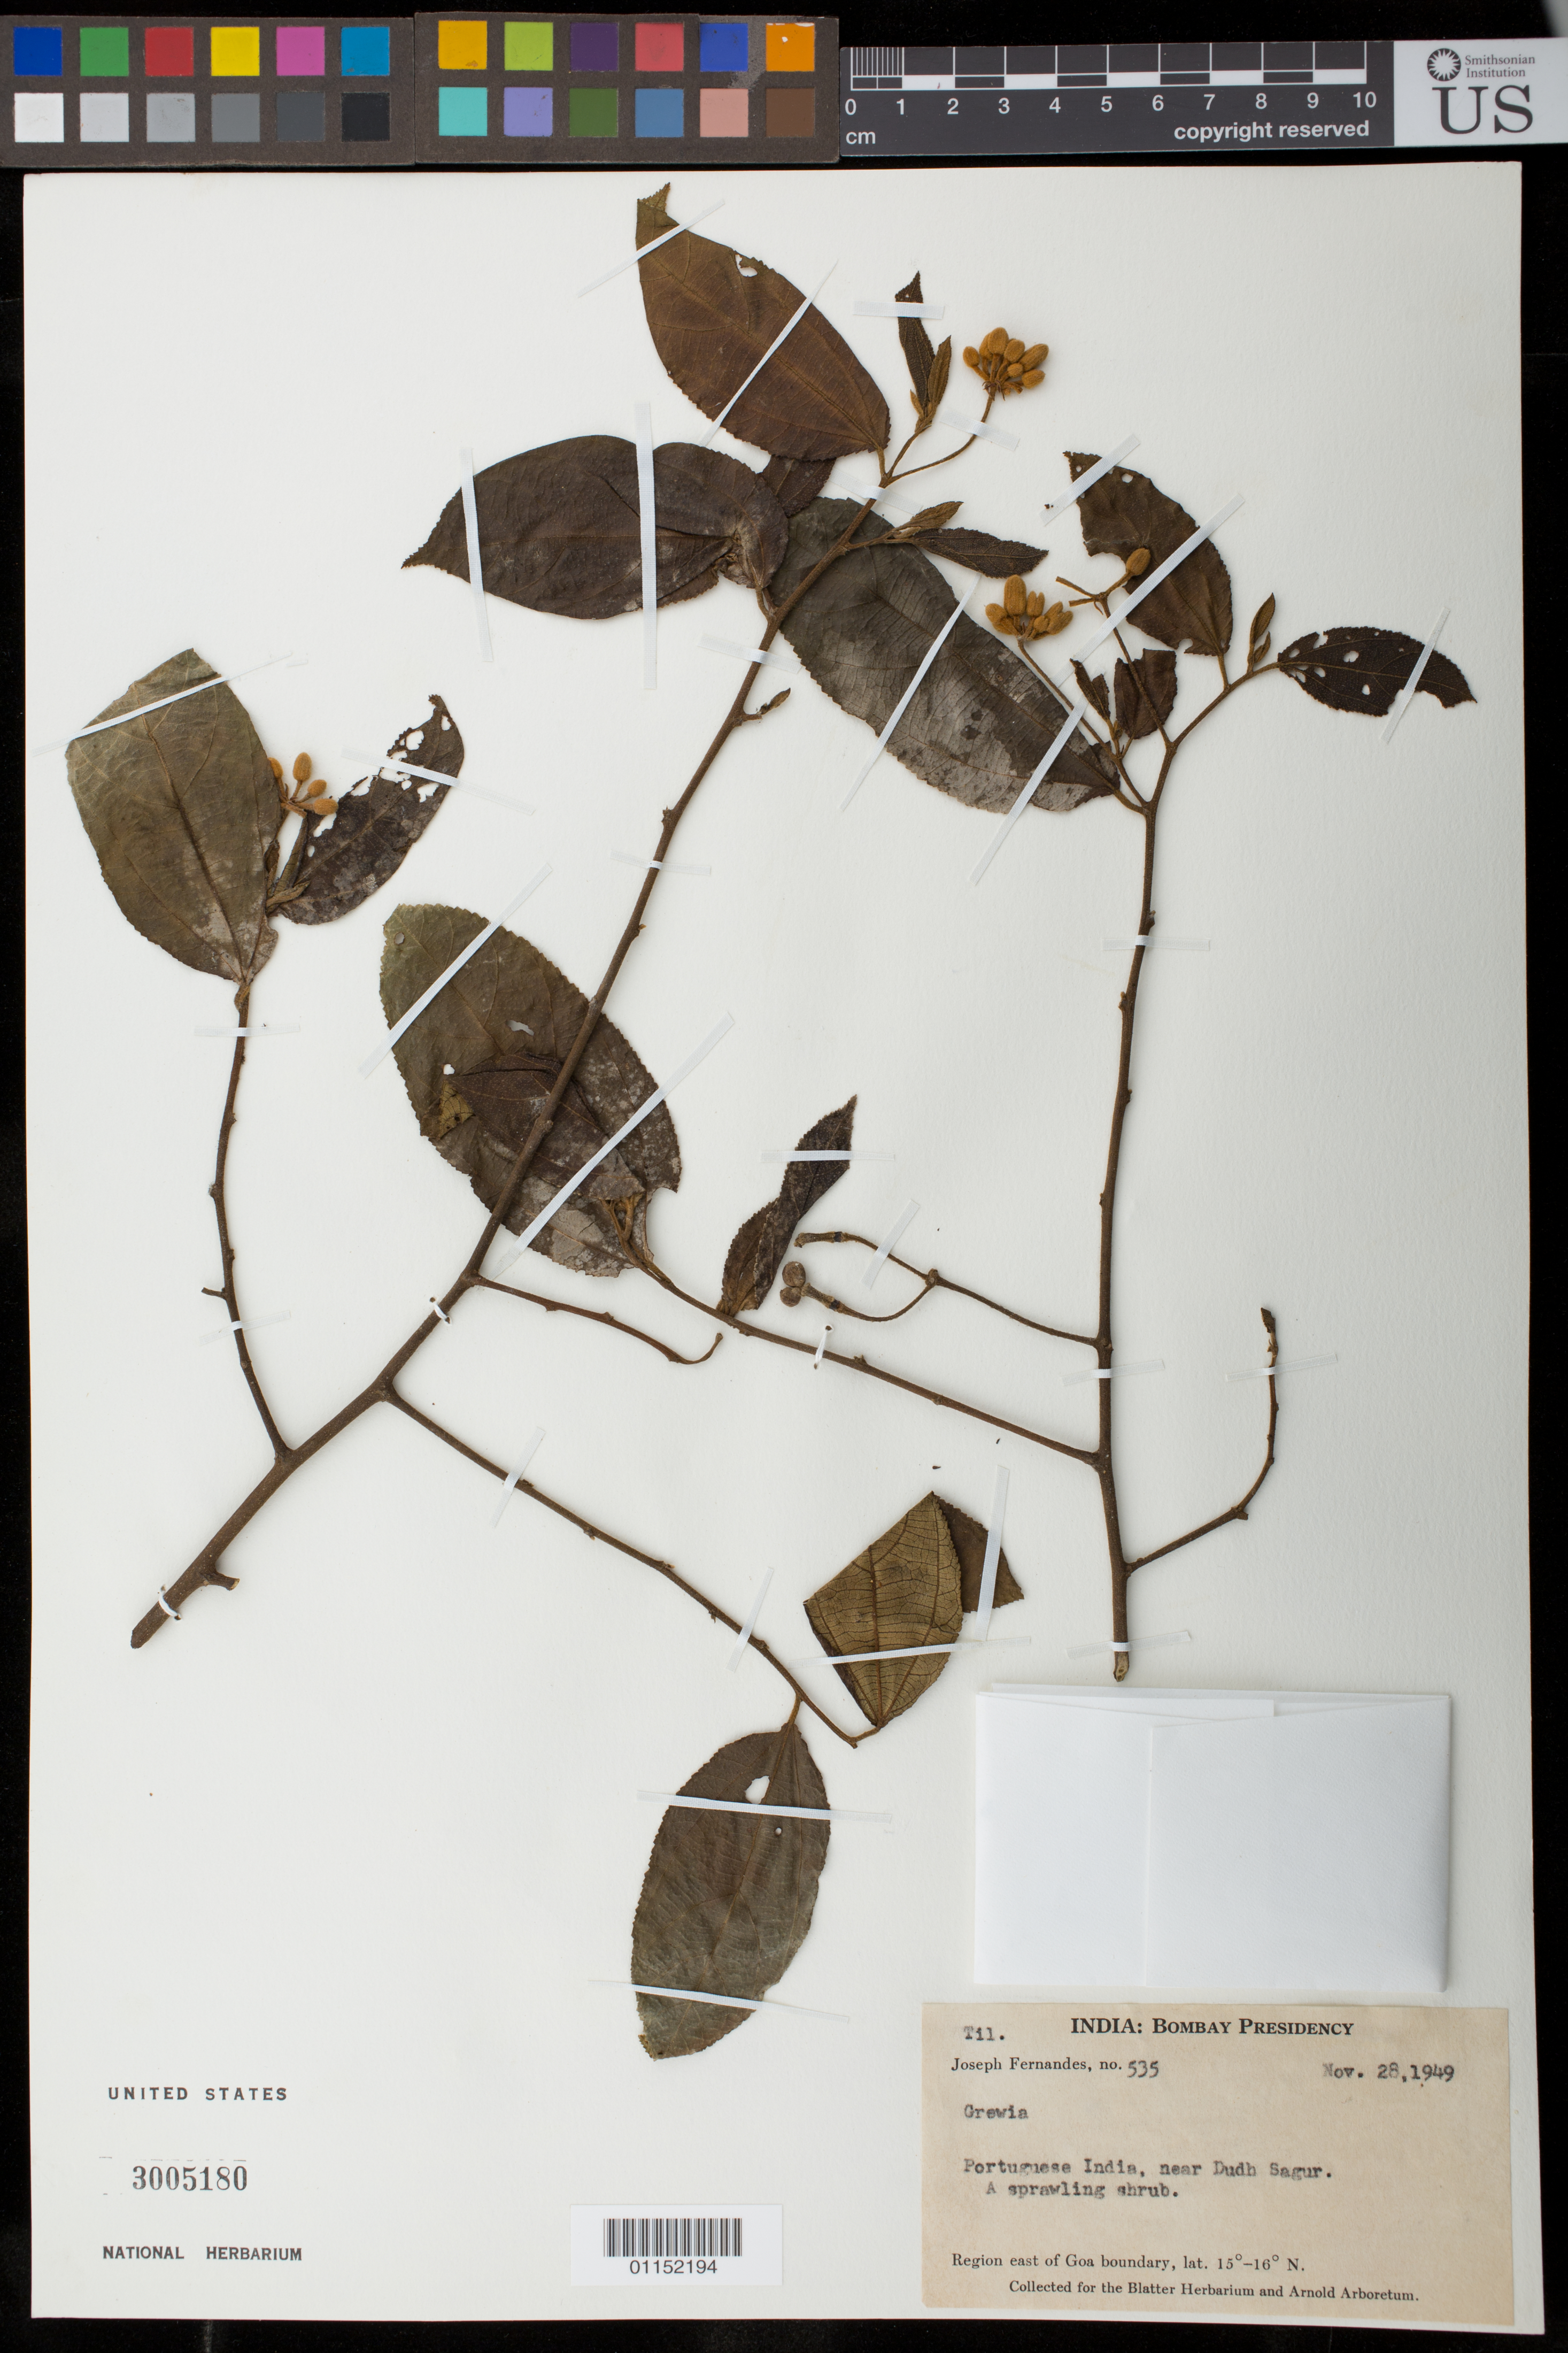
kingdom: Plantae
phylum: Tracheophyta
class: Magnoliopsida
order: Malvales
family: Malvaceae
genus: Grewia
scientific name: Grewia sp.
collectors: J. Fernandes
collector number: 535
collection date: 1949-11-28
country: India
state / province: Goa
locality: Portuguese India, near Dudh Sagur, Region of Goa boundary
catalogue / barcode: US 3005180